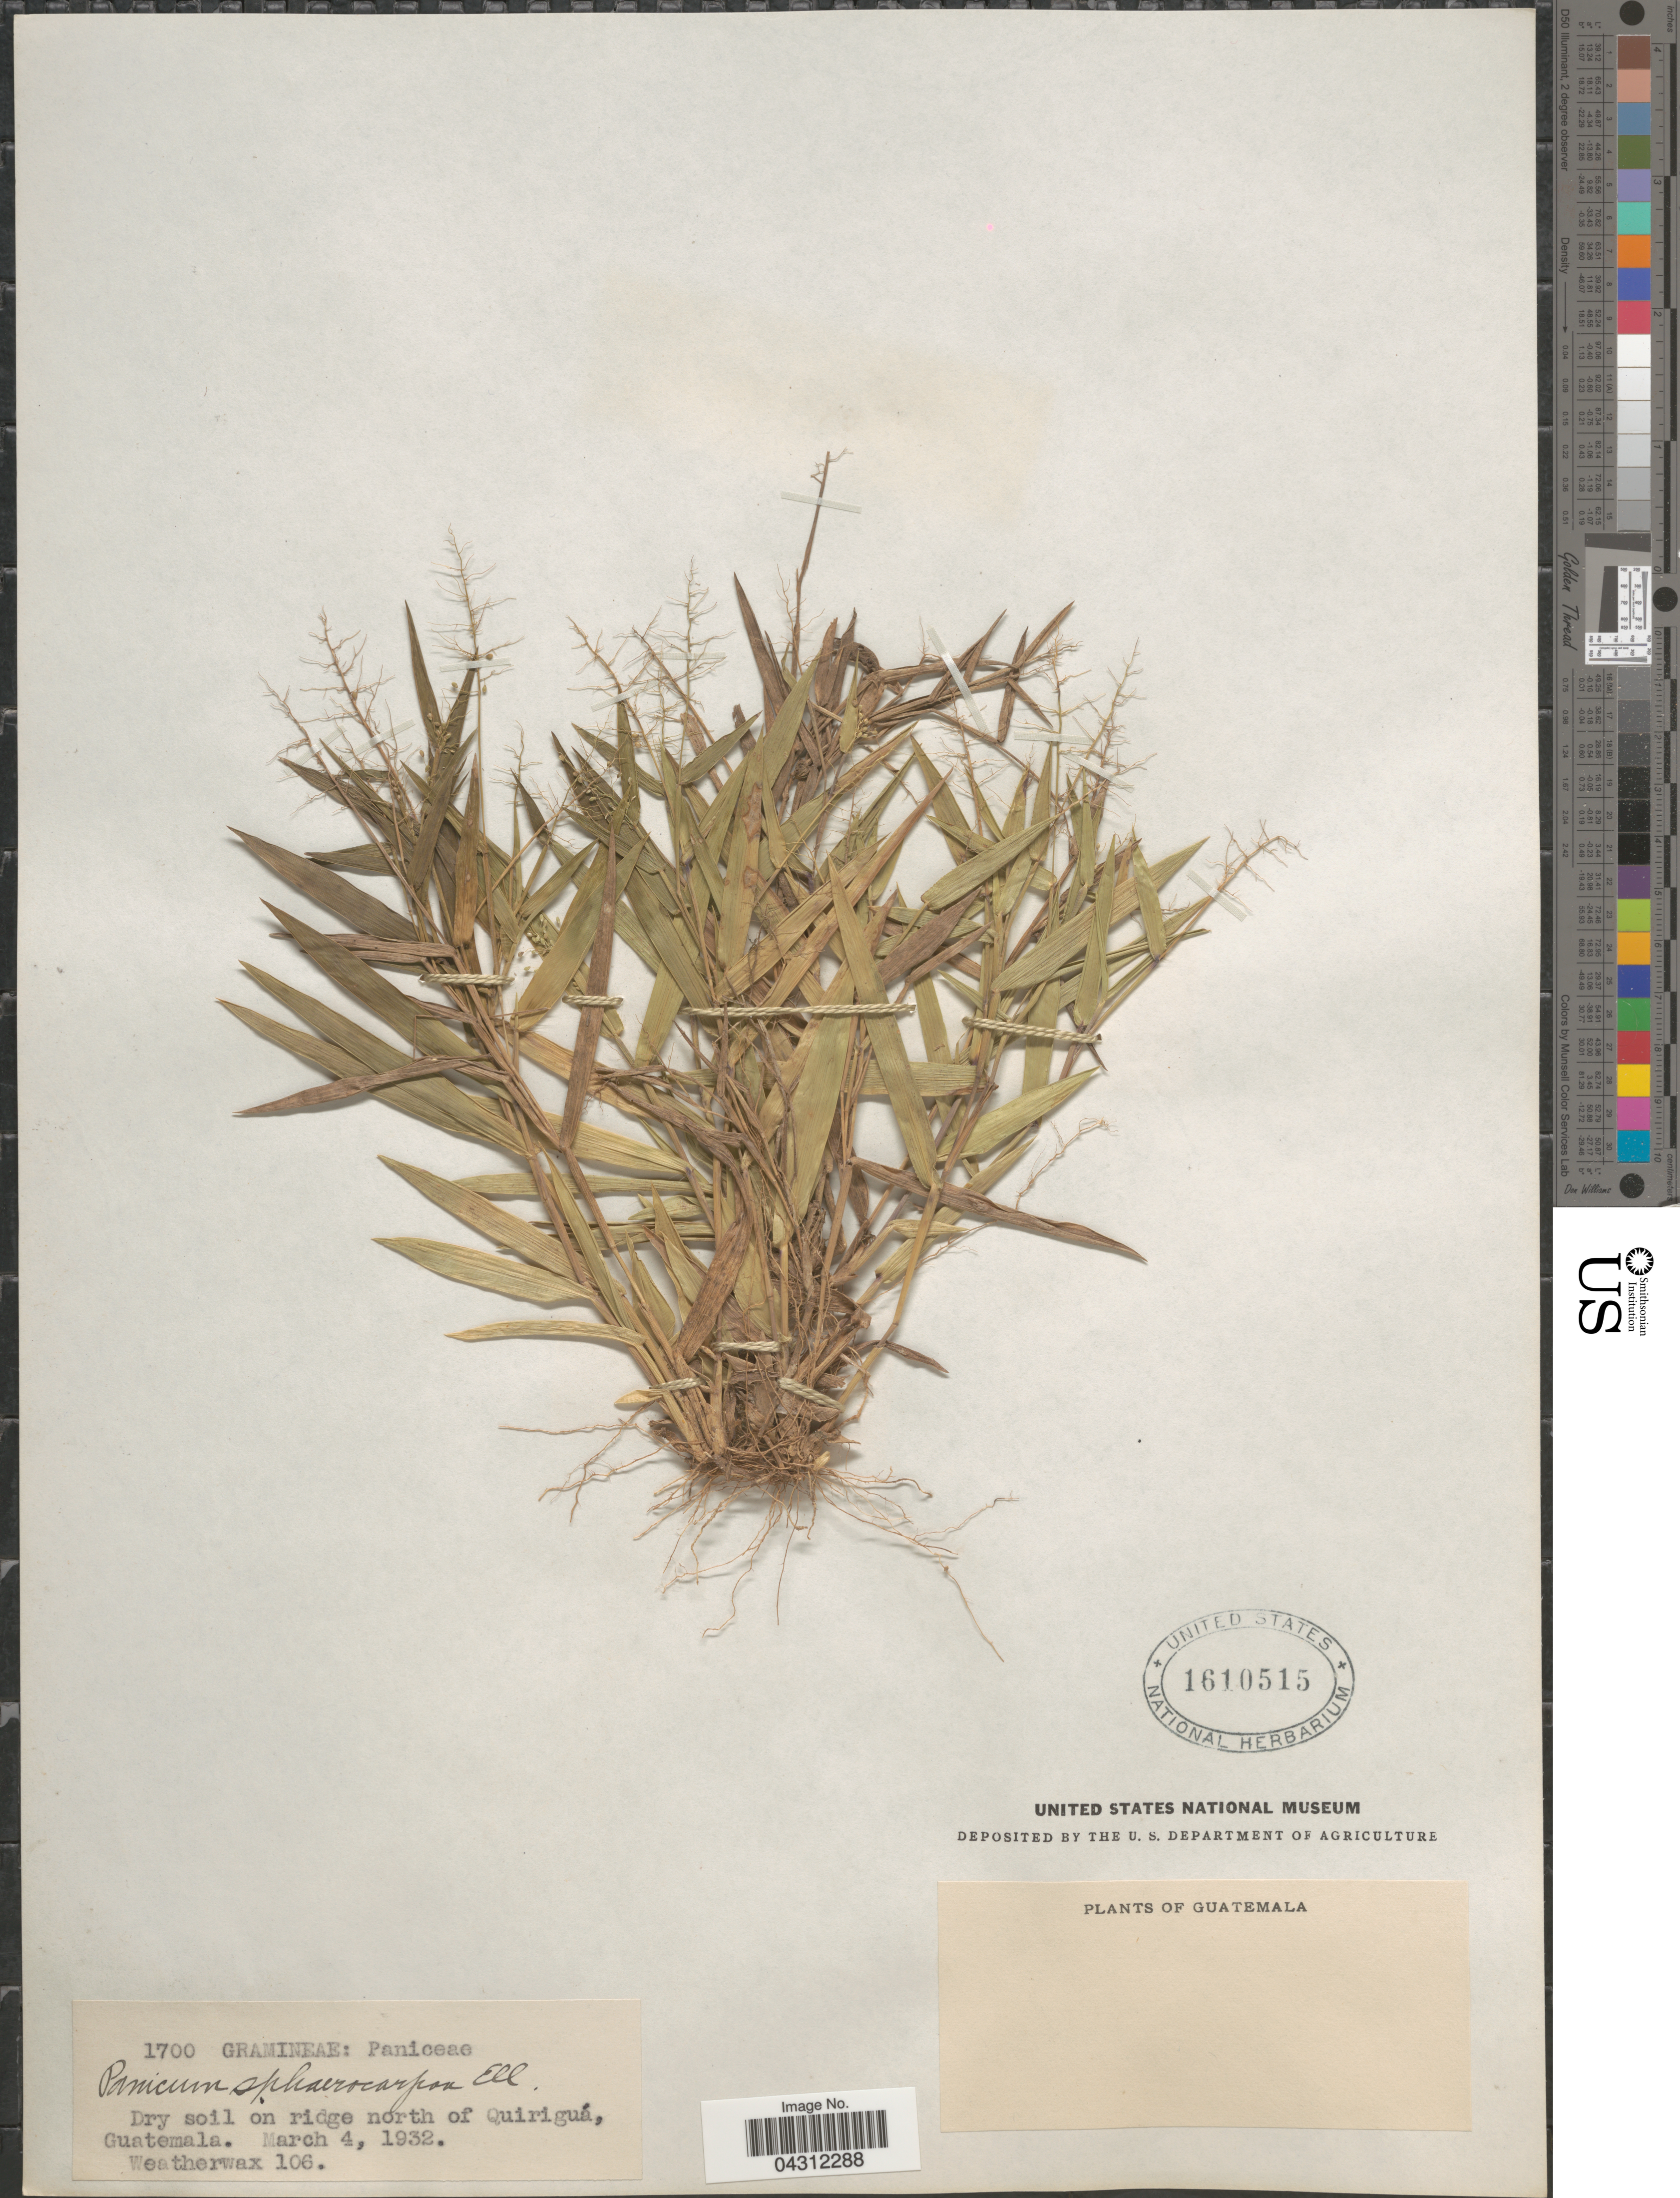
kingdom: Plantae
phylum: Tracheophyta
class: Liliopsida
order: Poales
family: Poaceae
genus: Dichanthelium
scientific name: Dichanthelium sphaerocarpon var. sphaerocarpon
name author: (Elliott) Gould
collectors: -. Weatherwax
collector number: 106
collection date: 1932-03-04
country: Guatemala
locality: Dry soil on ridge north of Quiriguá.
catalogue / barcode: US 1610515